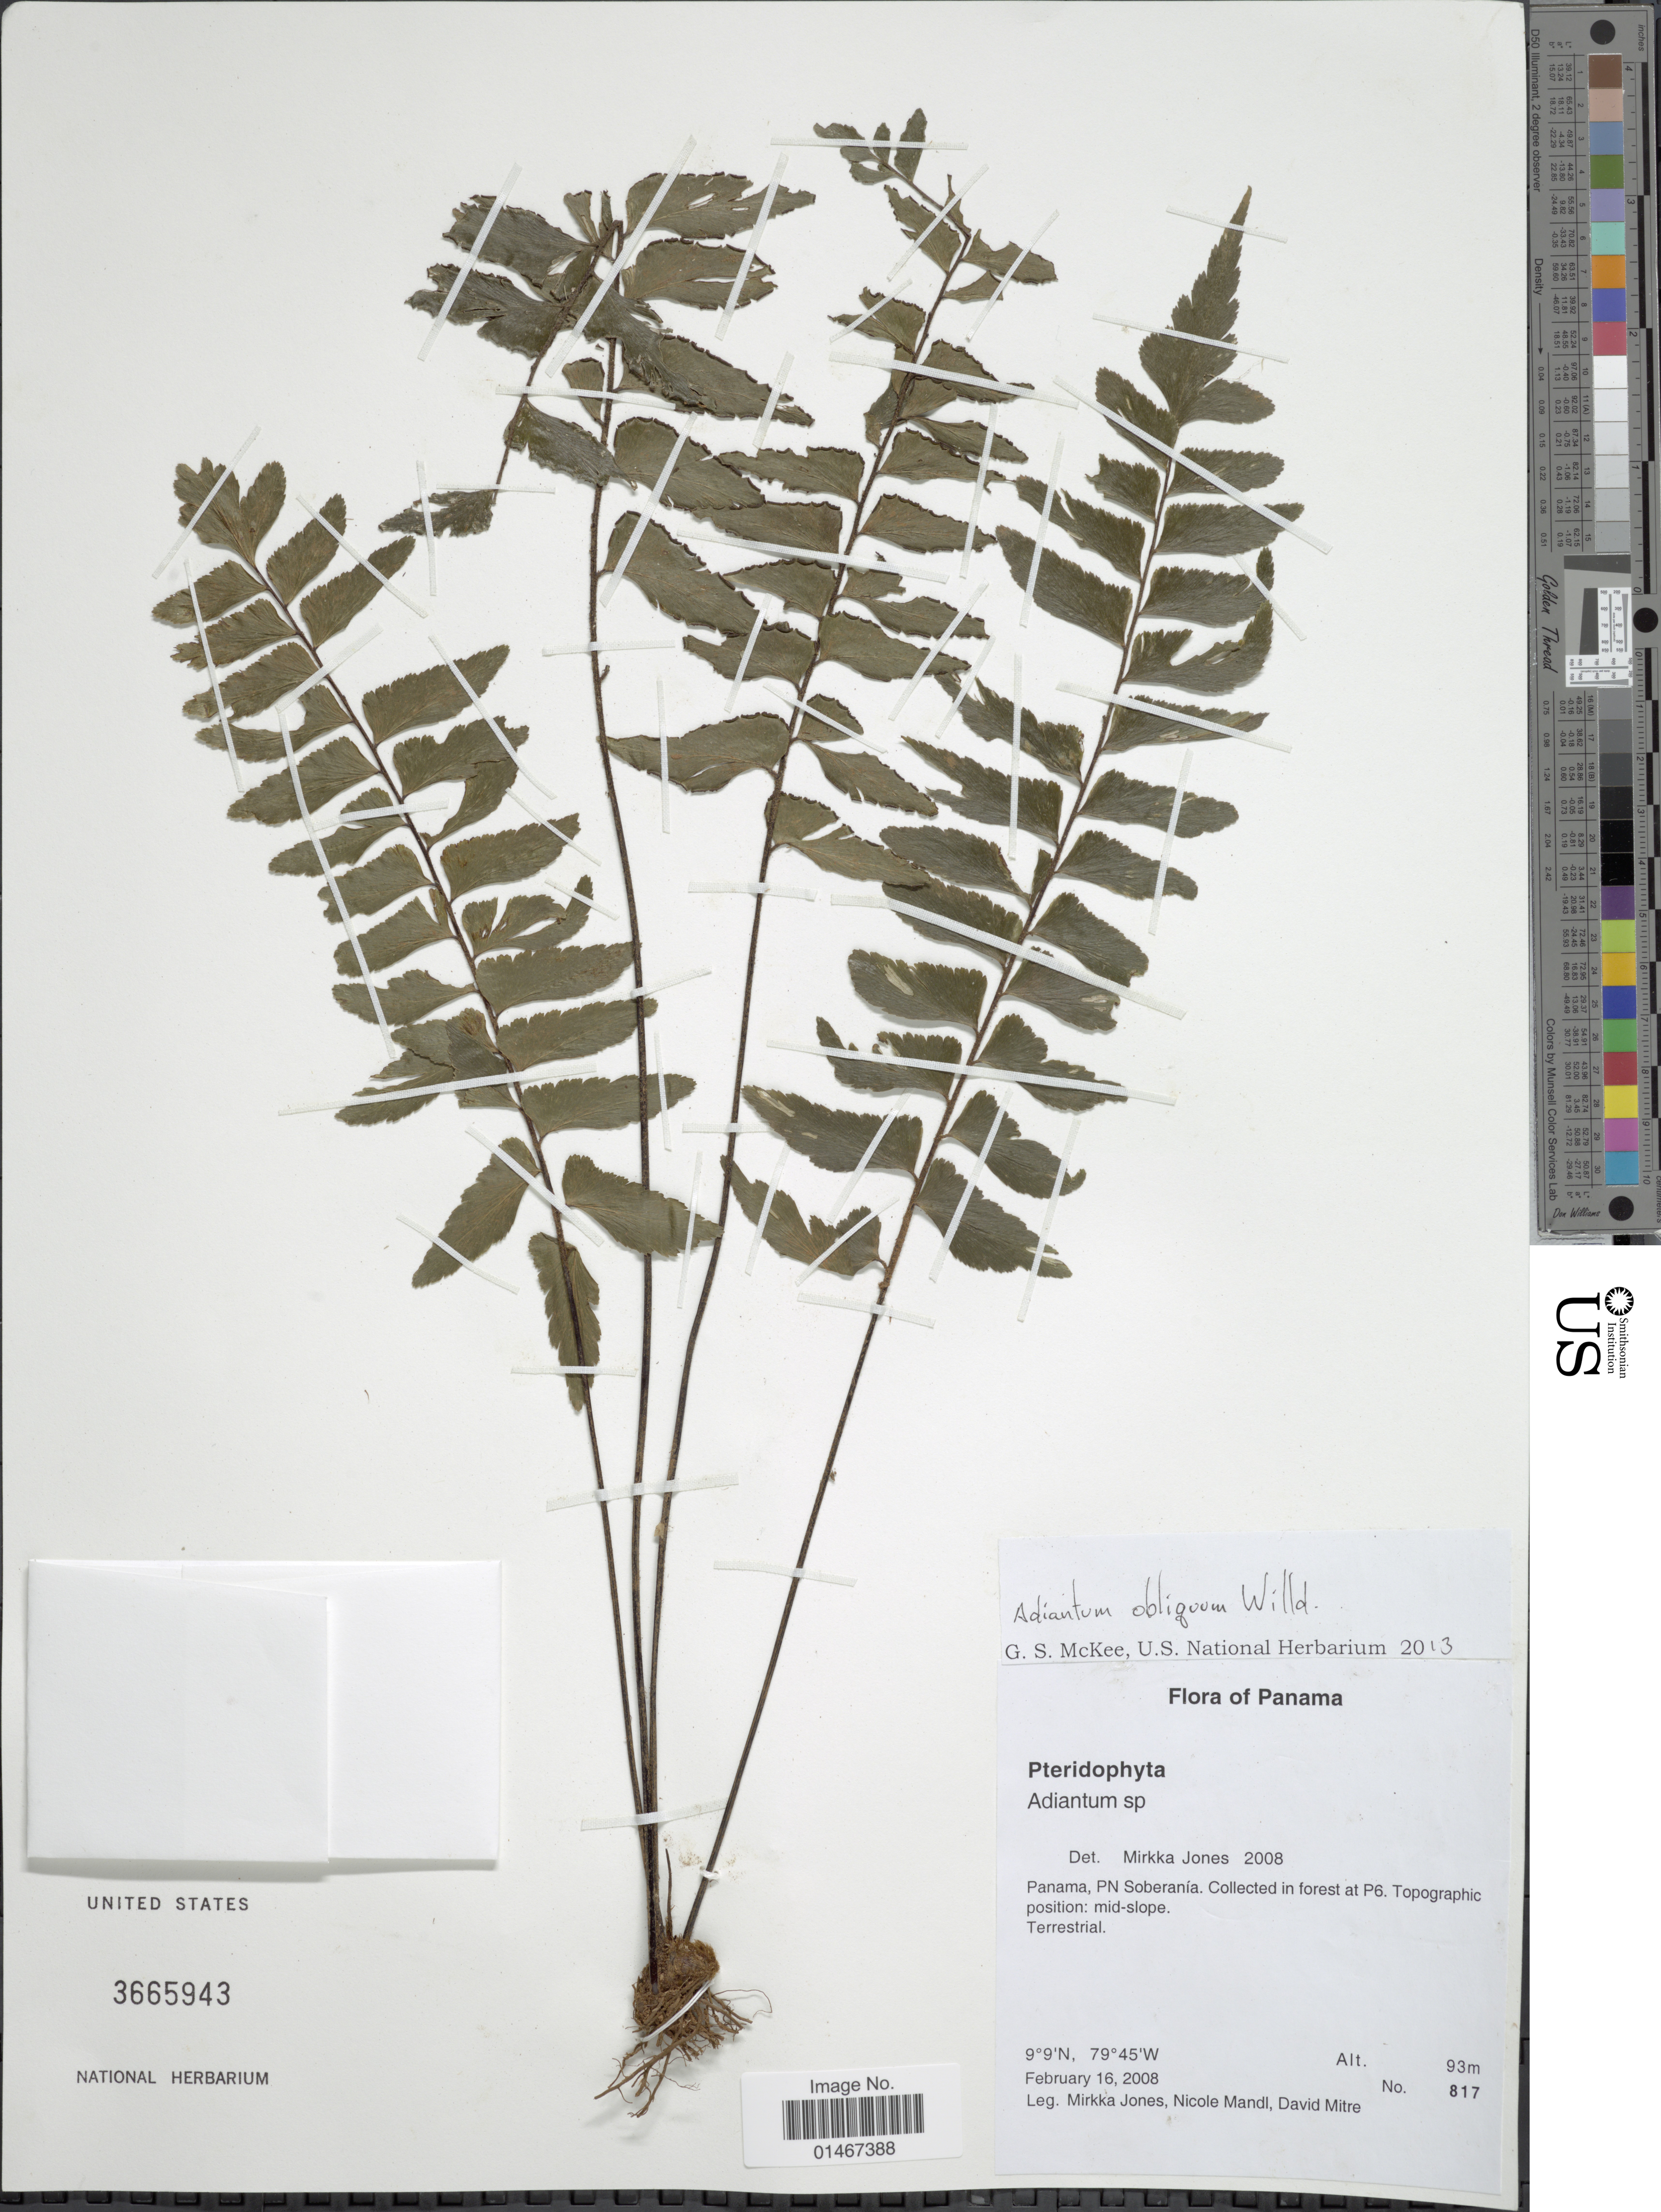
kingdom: Plantae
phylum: Tracheophyta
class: Polypodiopsida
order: Polypodiales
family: Pteridaceae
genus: Adiantum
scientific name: Adiantum obliquum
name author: Willd.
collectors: M. Jones, N. Mandl & D. Mitre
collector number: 817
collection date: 2008-02-16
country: Panama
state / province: Panamá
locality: PN Soberania. In forest at P6.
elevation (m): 93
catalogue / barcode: US 3665943